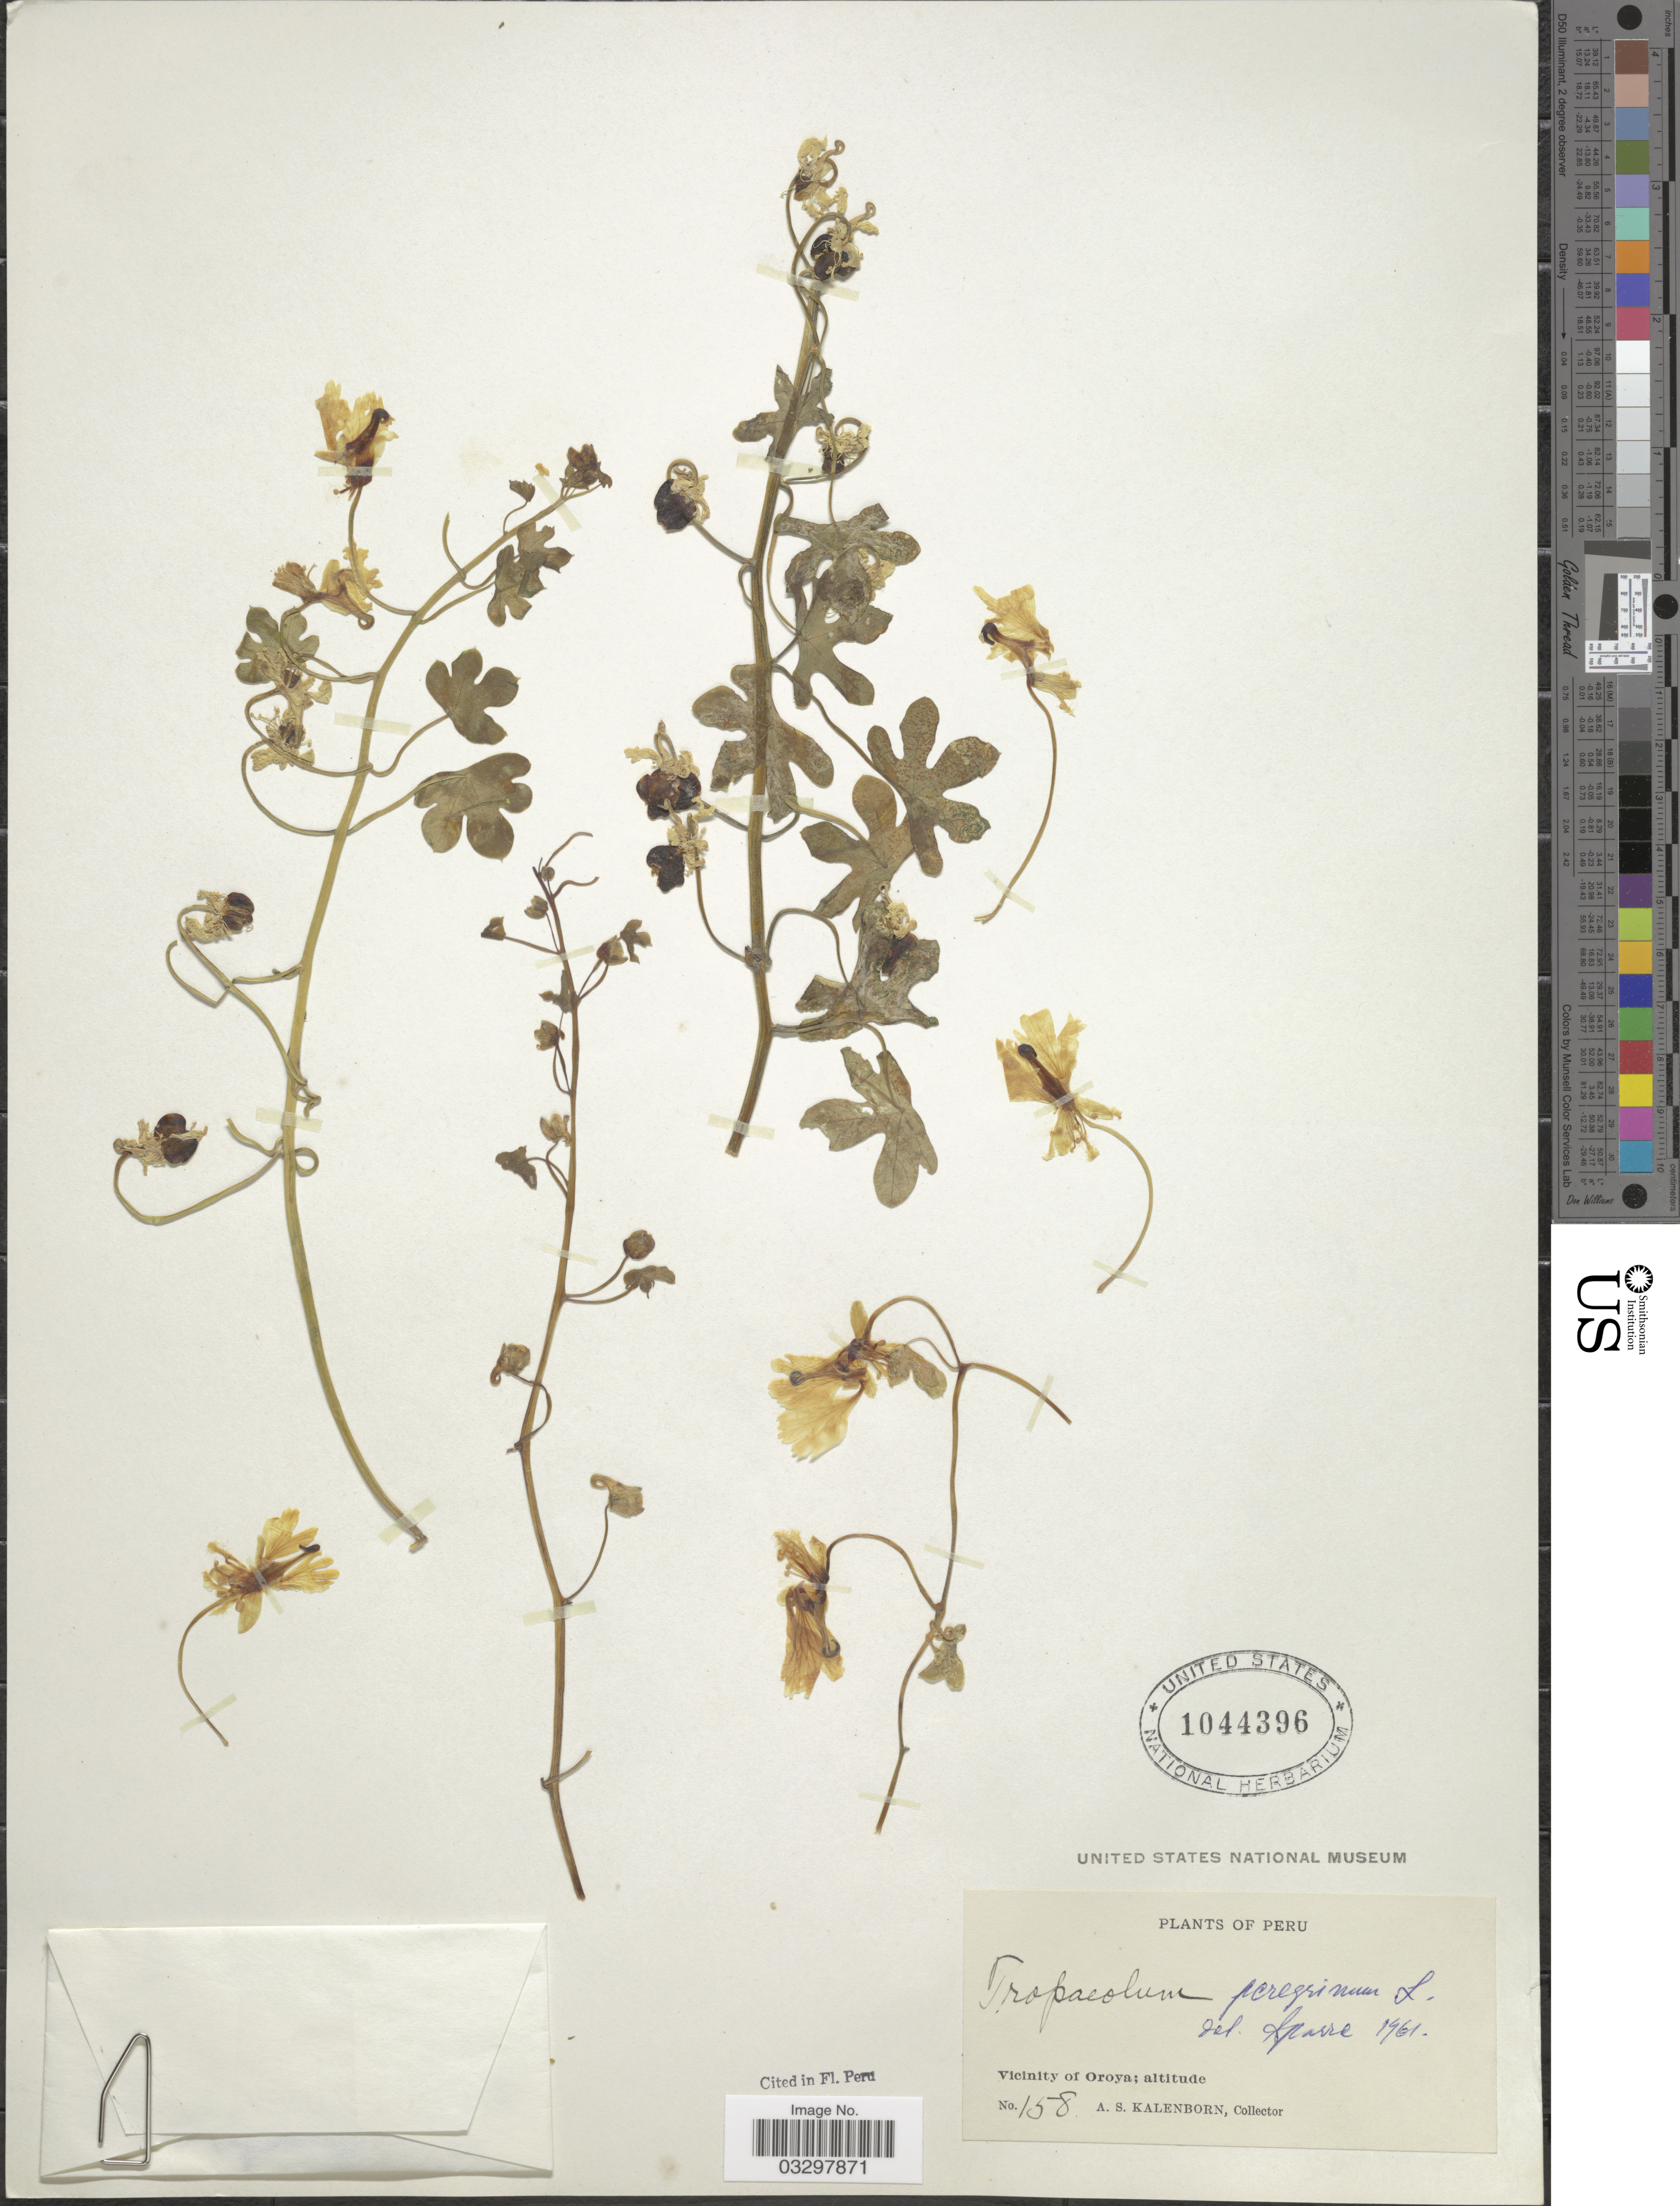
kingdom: Plantae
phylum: Tracheophyta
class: Magnoliopsida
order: Brassicales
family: Tropaeolaceae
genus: Tropaeolum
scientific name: Tropaeolum peregrinum var. peregrinum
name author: L.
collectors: A. Kalenborn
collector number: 158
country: Peru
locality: Vicinity of Oroya.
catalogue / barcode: US 1044396